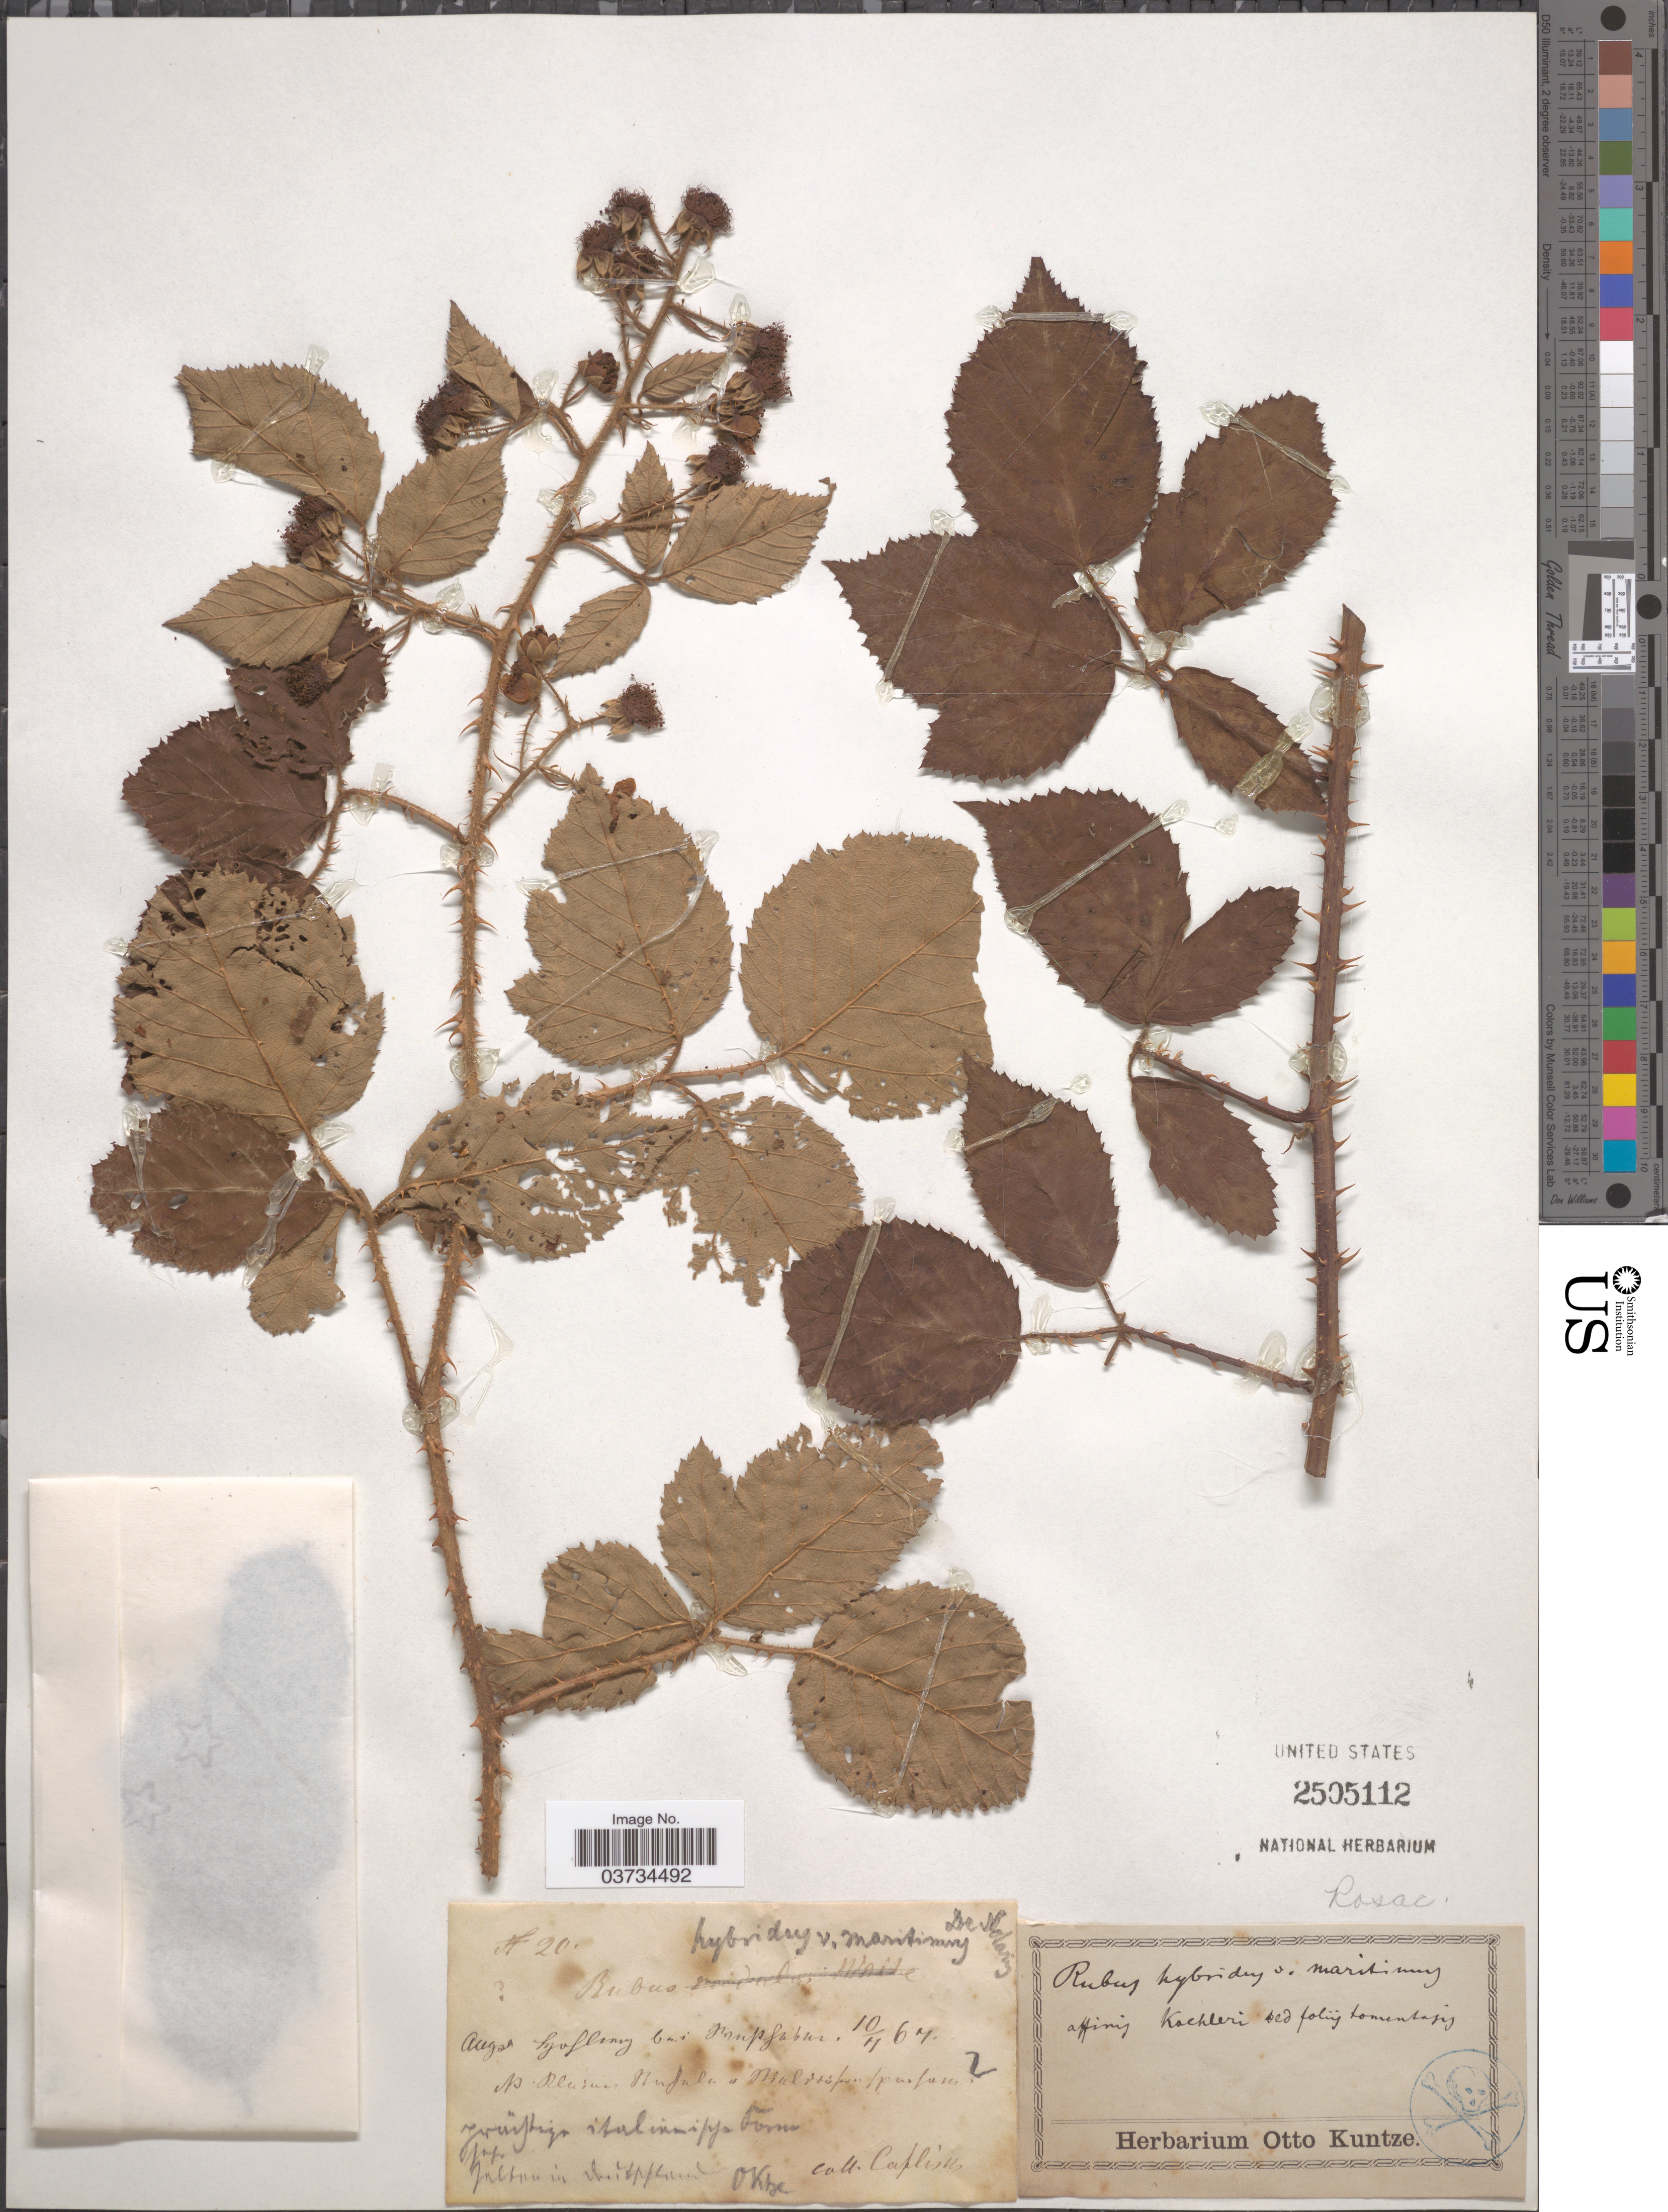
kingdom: Plantae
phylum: Tracheophyta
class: Magnoliopsida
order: Rosales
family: Rosaceae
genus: Rubus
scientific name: Rubus glandulosus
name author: Bellardi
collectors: J. F. Caflisch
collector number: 20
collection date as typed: Transcribed d/m/y: 10/7/67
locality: Augsb [illegible text] bai [illegible text].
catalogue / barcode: US 2505112